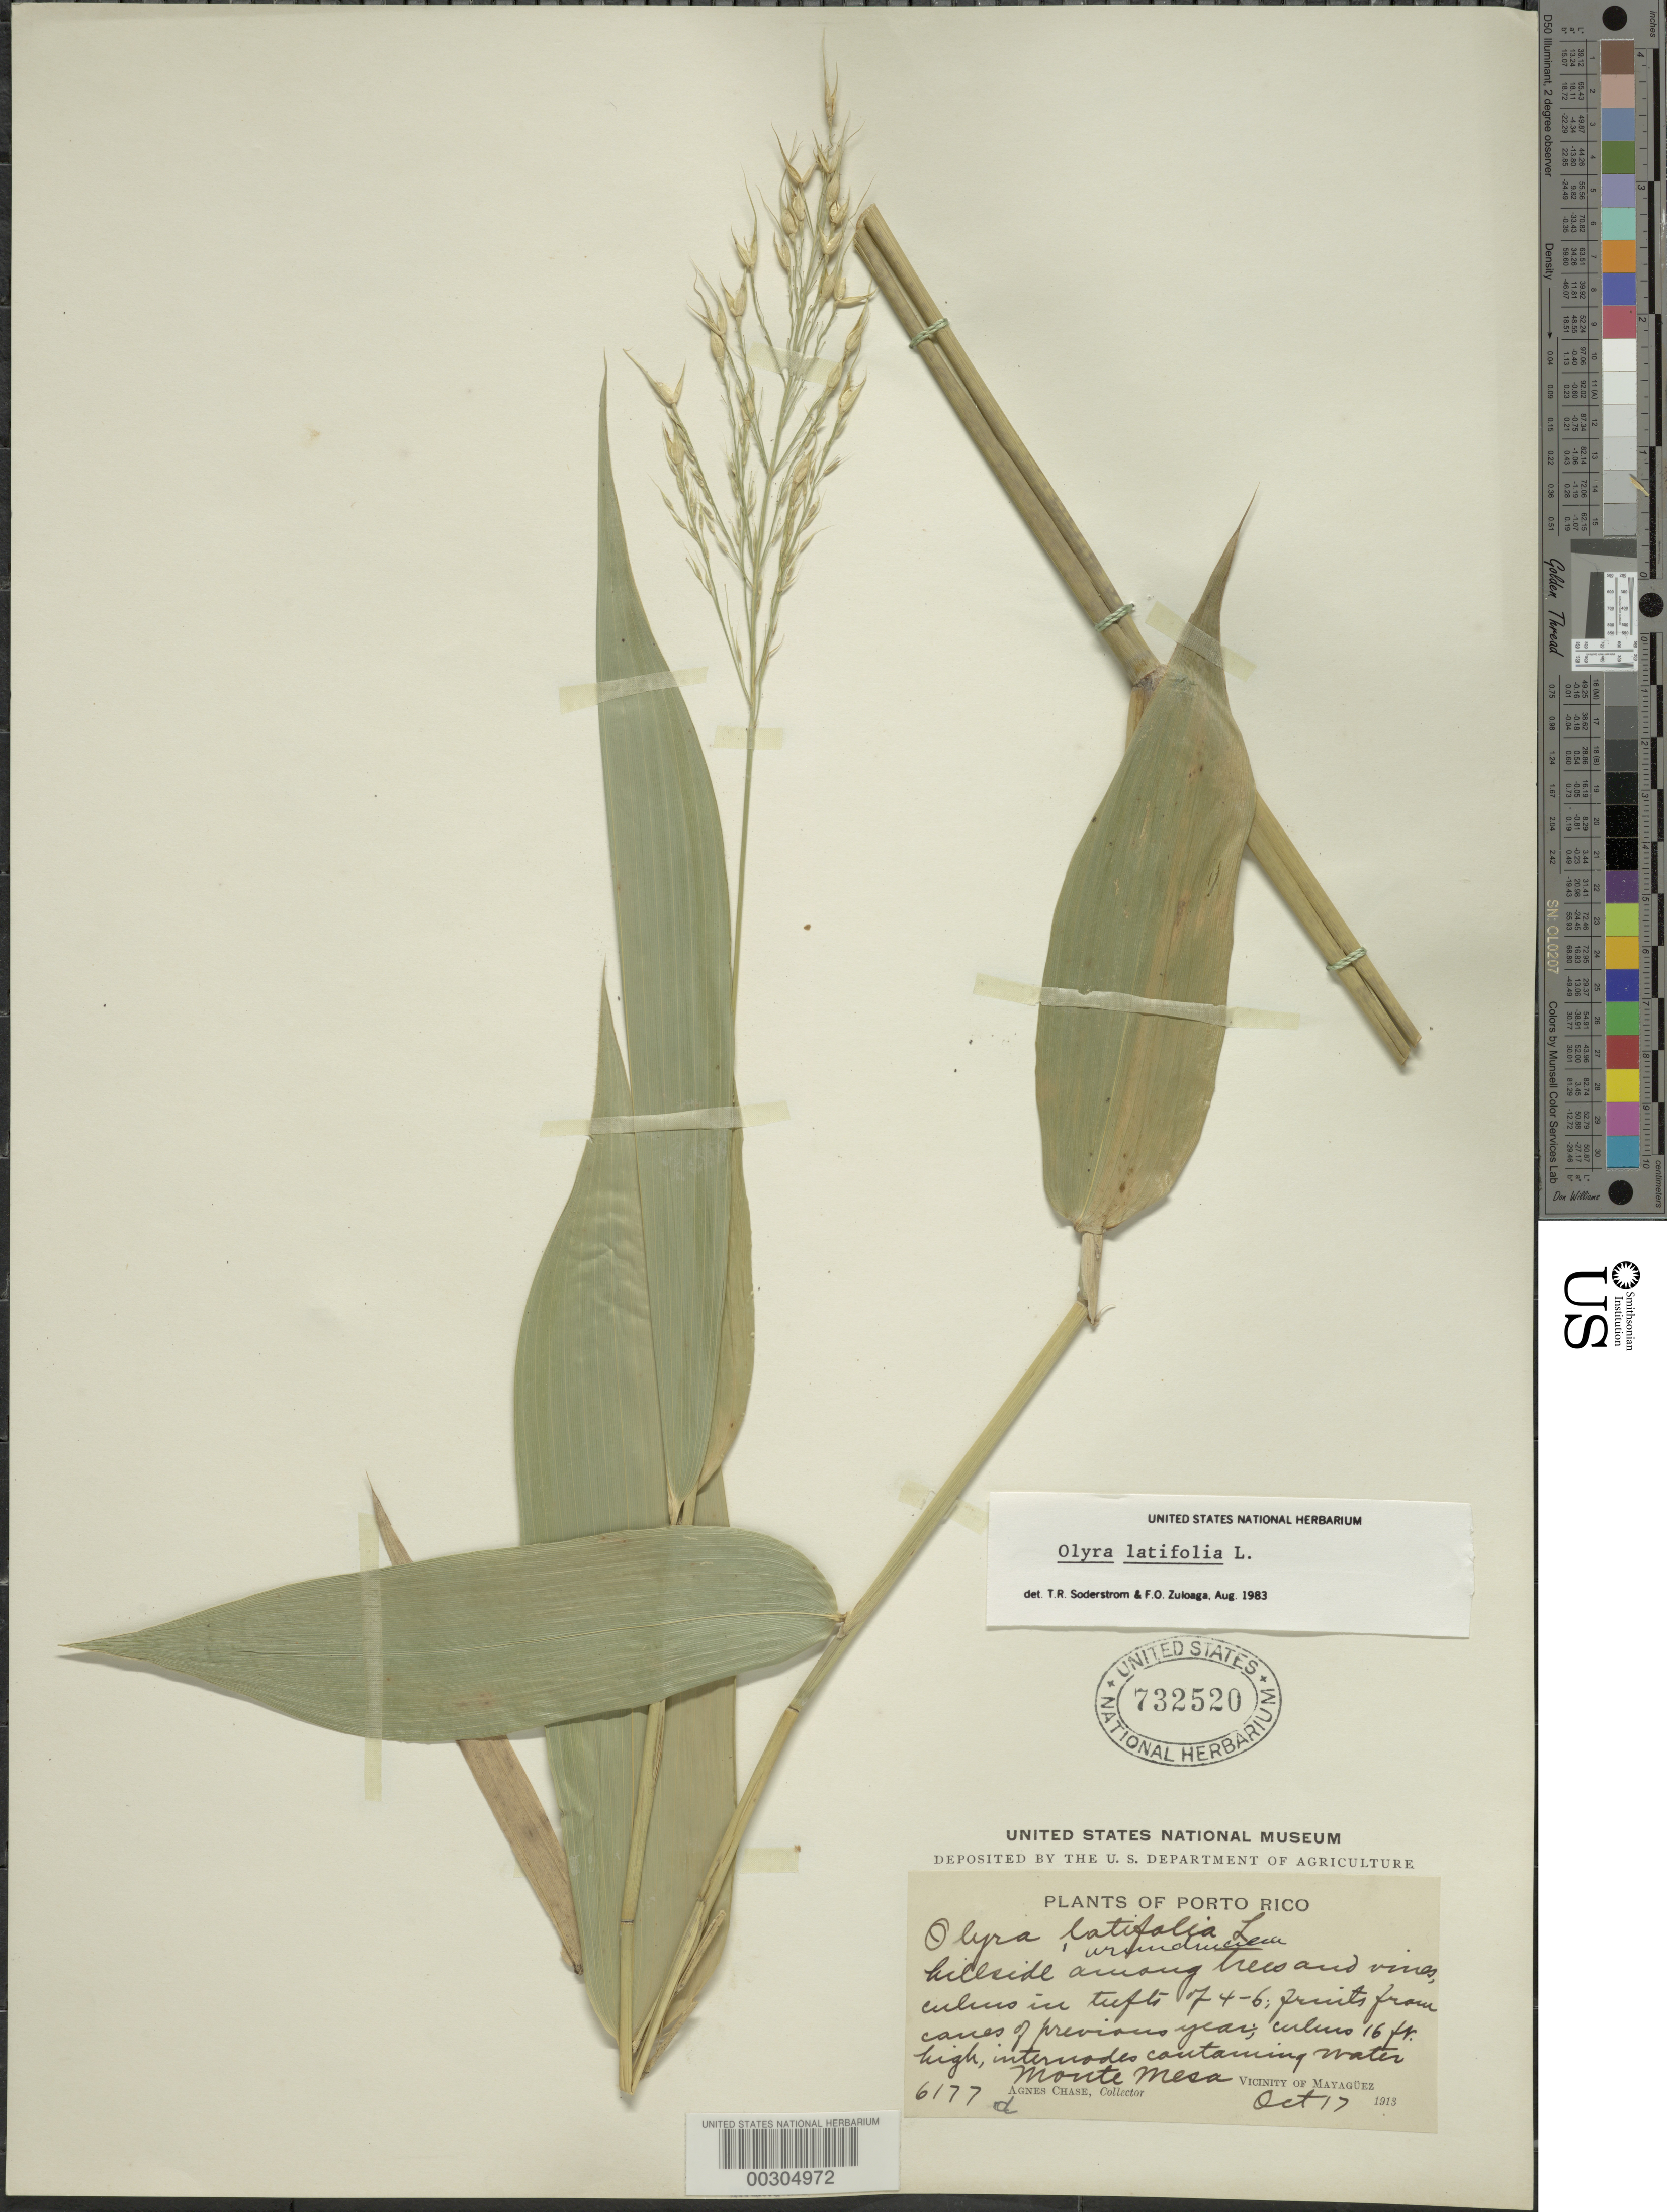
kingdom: Plantae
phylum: Tracheophyta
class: Liliopsida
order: Poales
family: Poaceae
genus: Olyra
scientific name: Olyra latifolia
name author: L.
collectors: A. Chase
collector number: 6177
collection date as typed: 17 Oct 1913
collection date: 1913-10-17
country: Puerto Rico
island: Greater Antilles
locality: Monte mesa, mayaguez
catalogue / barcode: US 732520